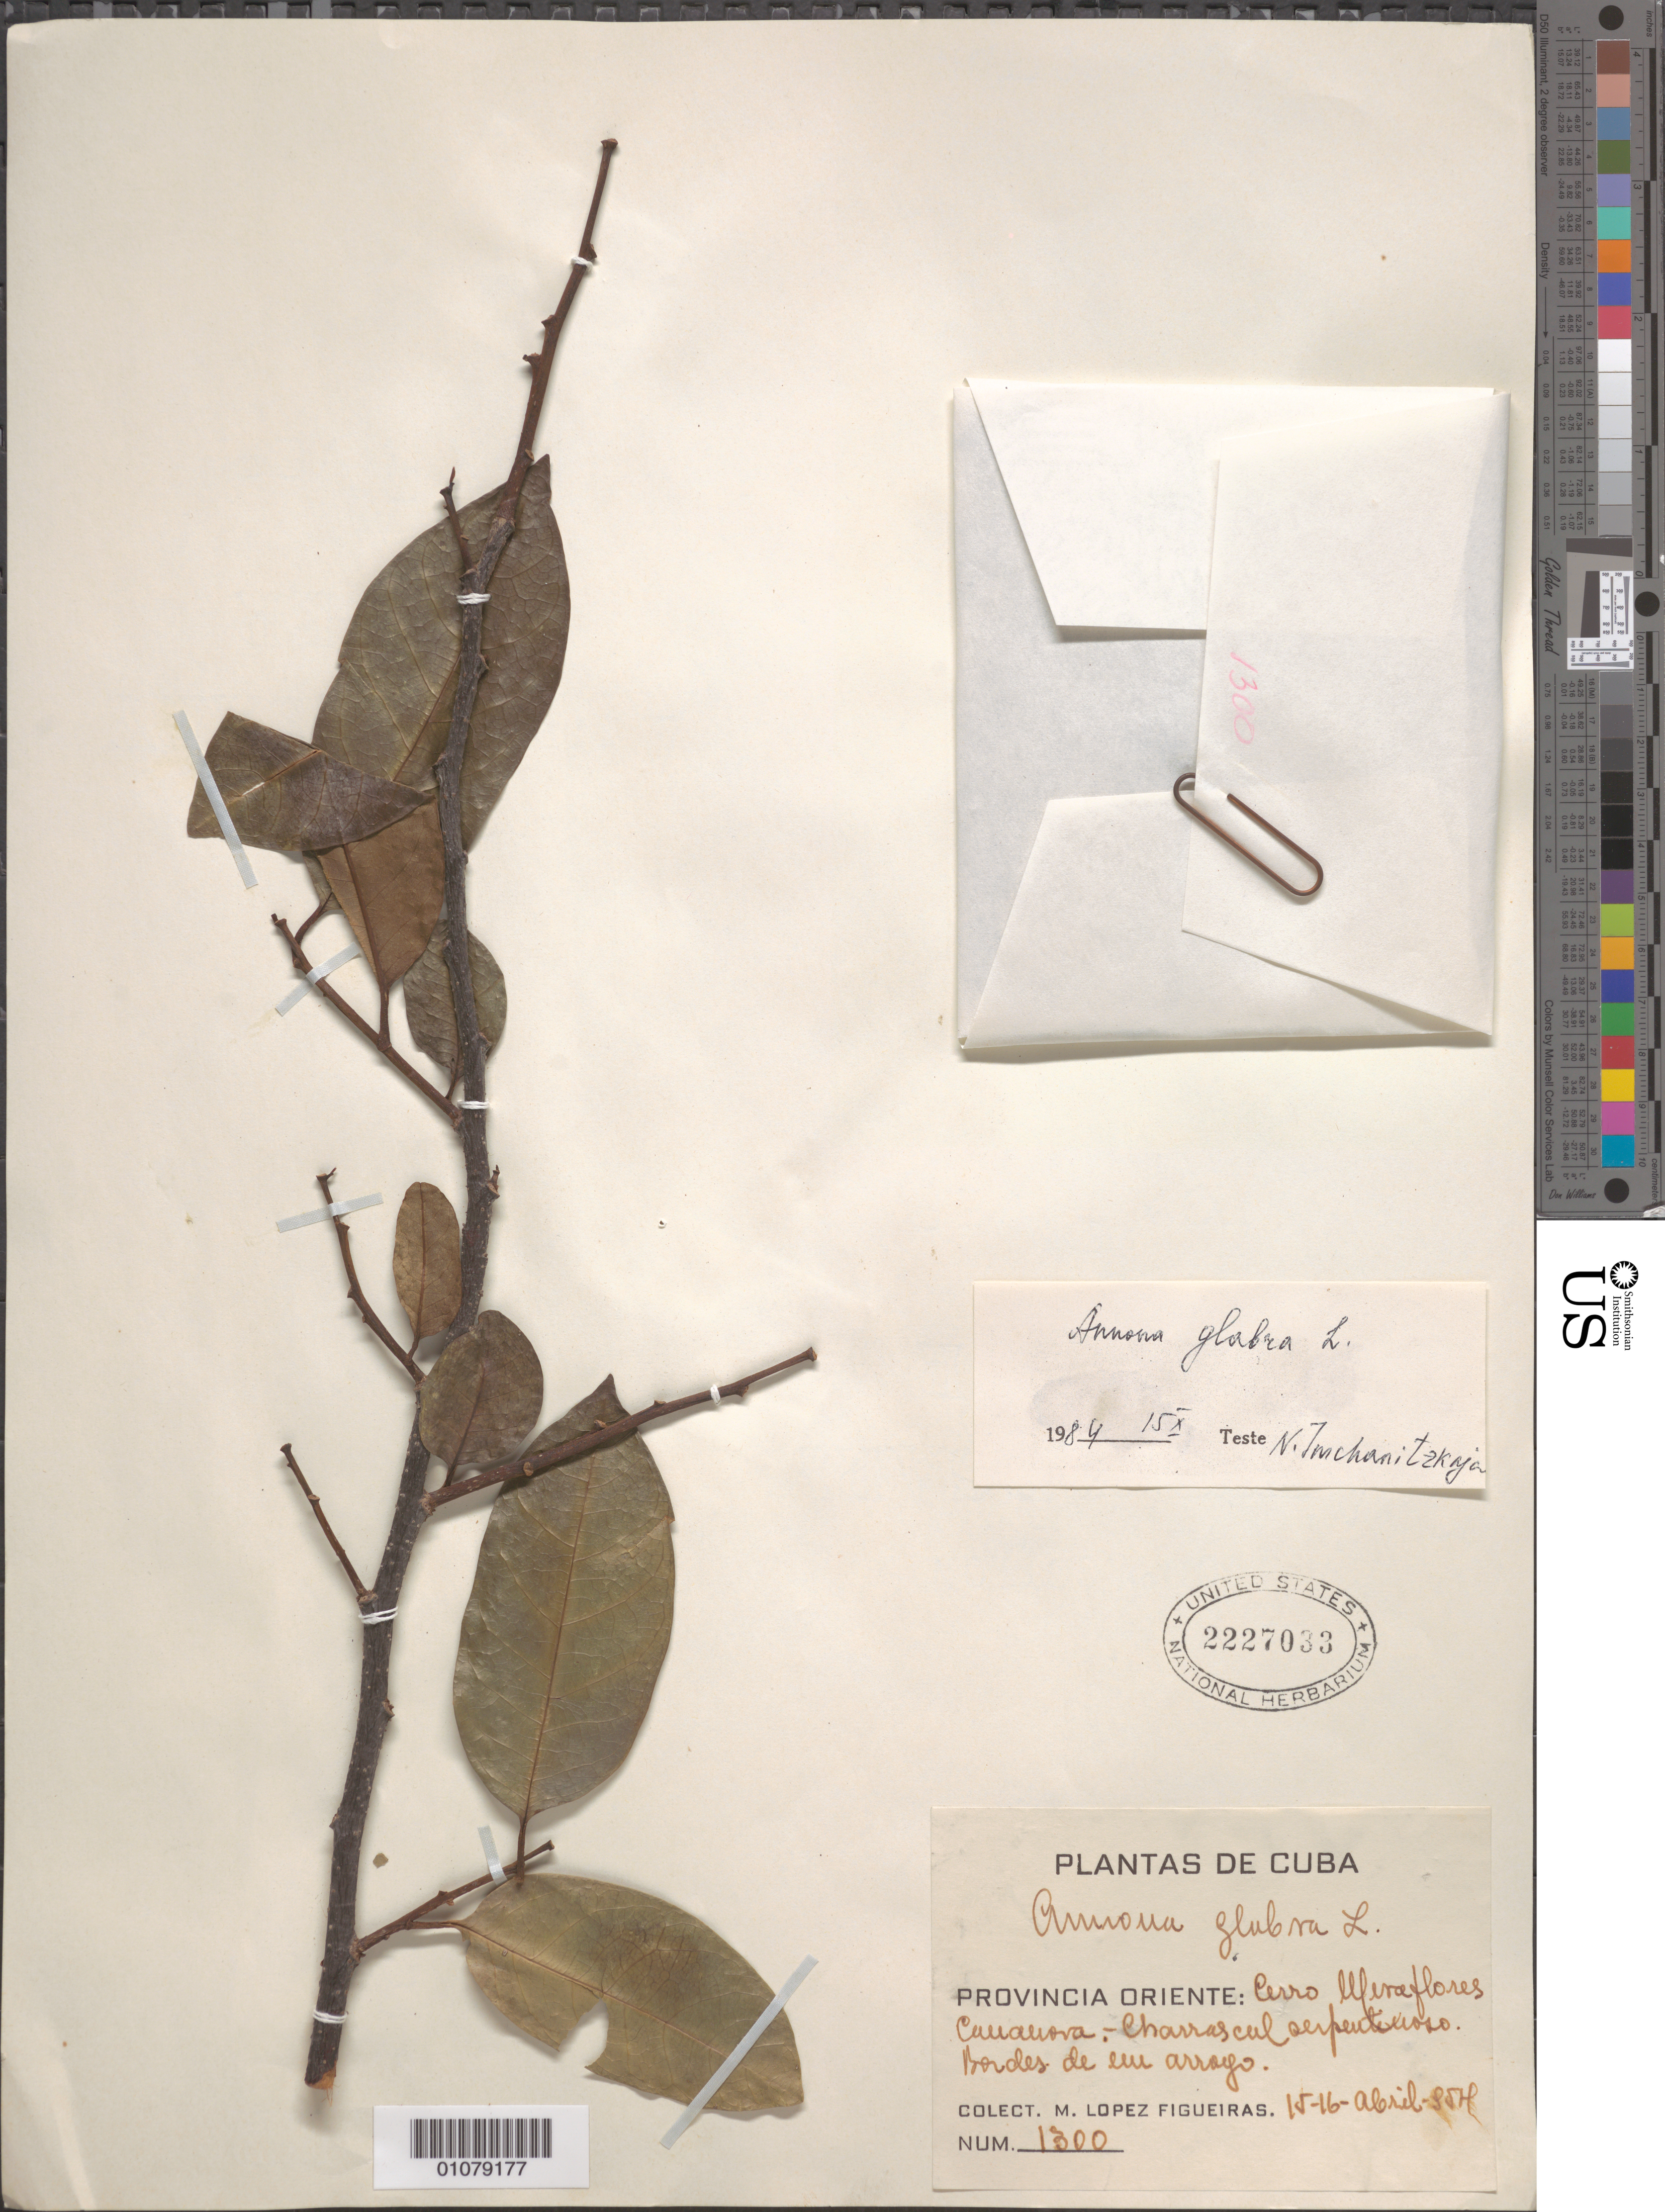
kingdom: Plantae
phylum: Tracheophyta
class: Magnoliopsida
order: Magnoliales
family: Annonaceae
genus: Annona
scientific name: Annona glabra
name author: L.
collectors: M. López Figueiras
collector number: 1300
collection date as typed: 15 Apr 1954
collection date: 1954-04-15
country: Cuba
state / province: Holguín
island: Cuba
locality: Provincia Oriente: Cerro Miraflores Cananova -Charrascales serpeutiuoso Bordes de eau arroyo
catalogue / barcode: US 2227033